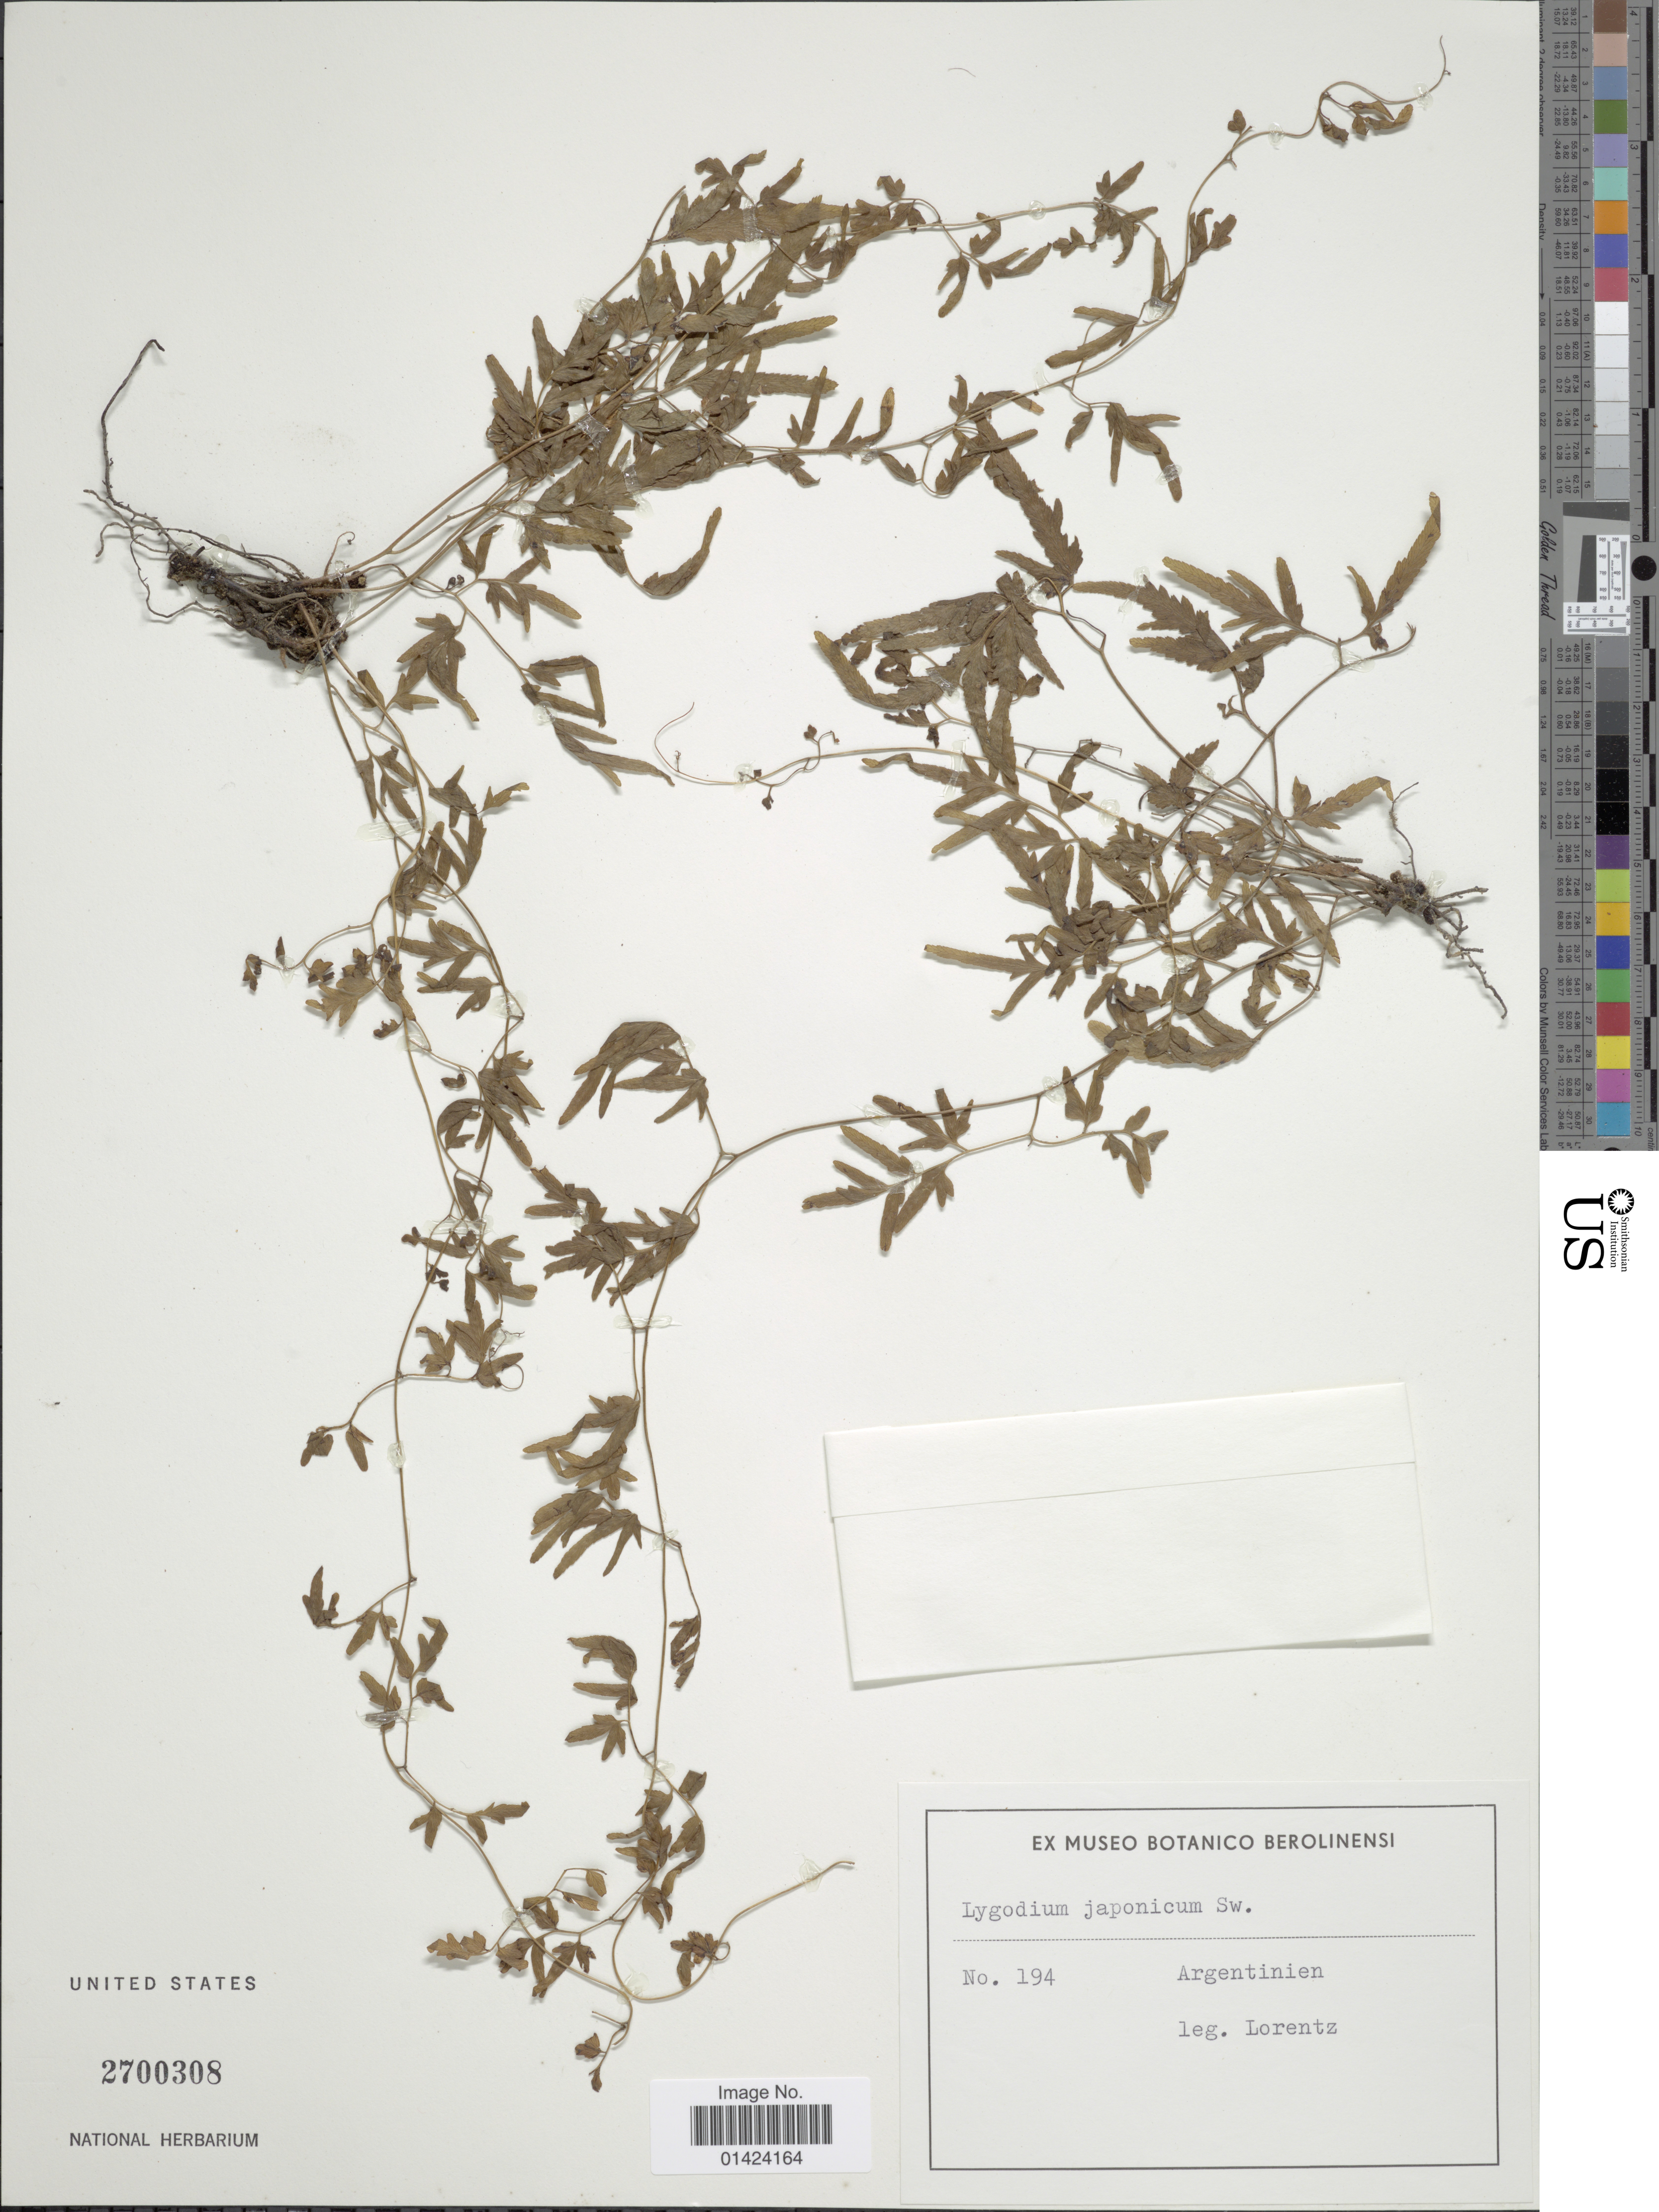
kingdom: Plantae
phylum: Tracheophyta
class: Polypodiopsida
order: Schizaeales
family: Lygodiaceae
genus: Lygodium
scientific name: Lygodium sp.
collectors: -. Lorentz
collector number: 194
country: Argentina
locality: Argentinien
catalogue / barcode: US 2700308